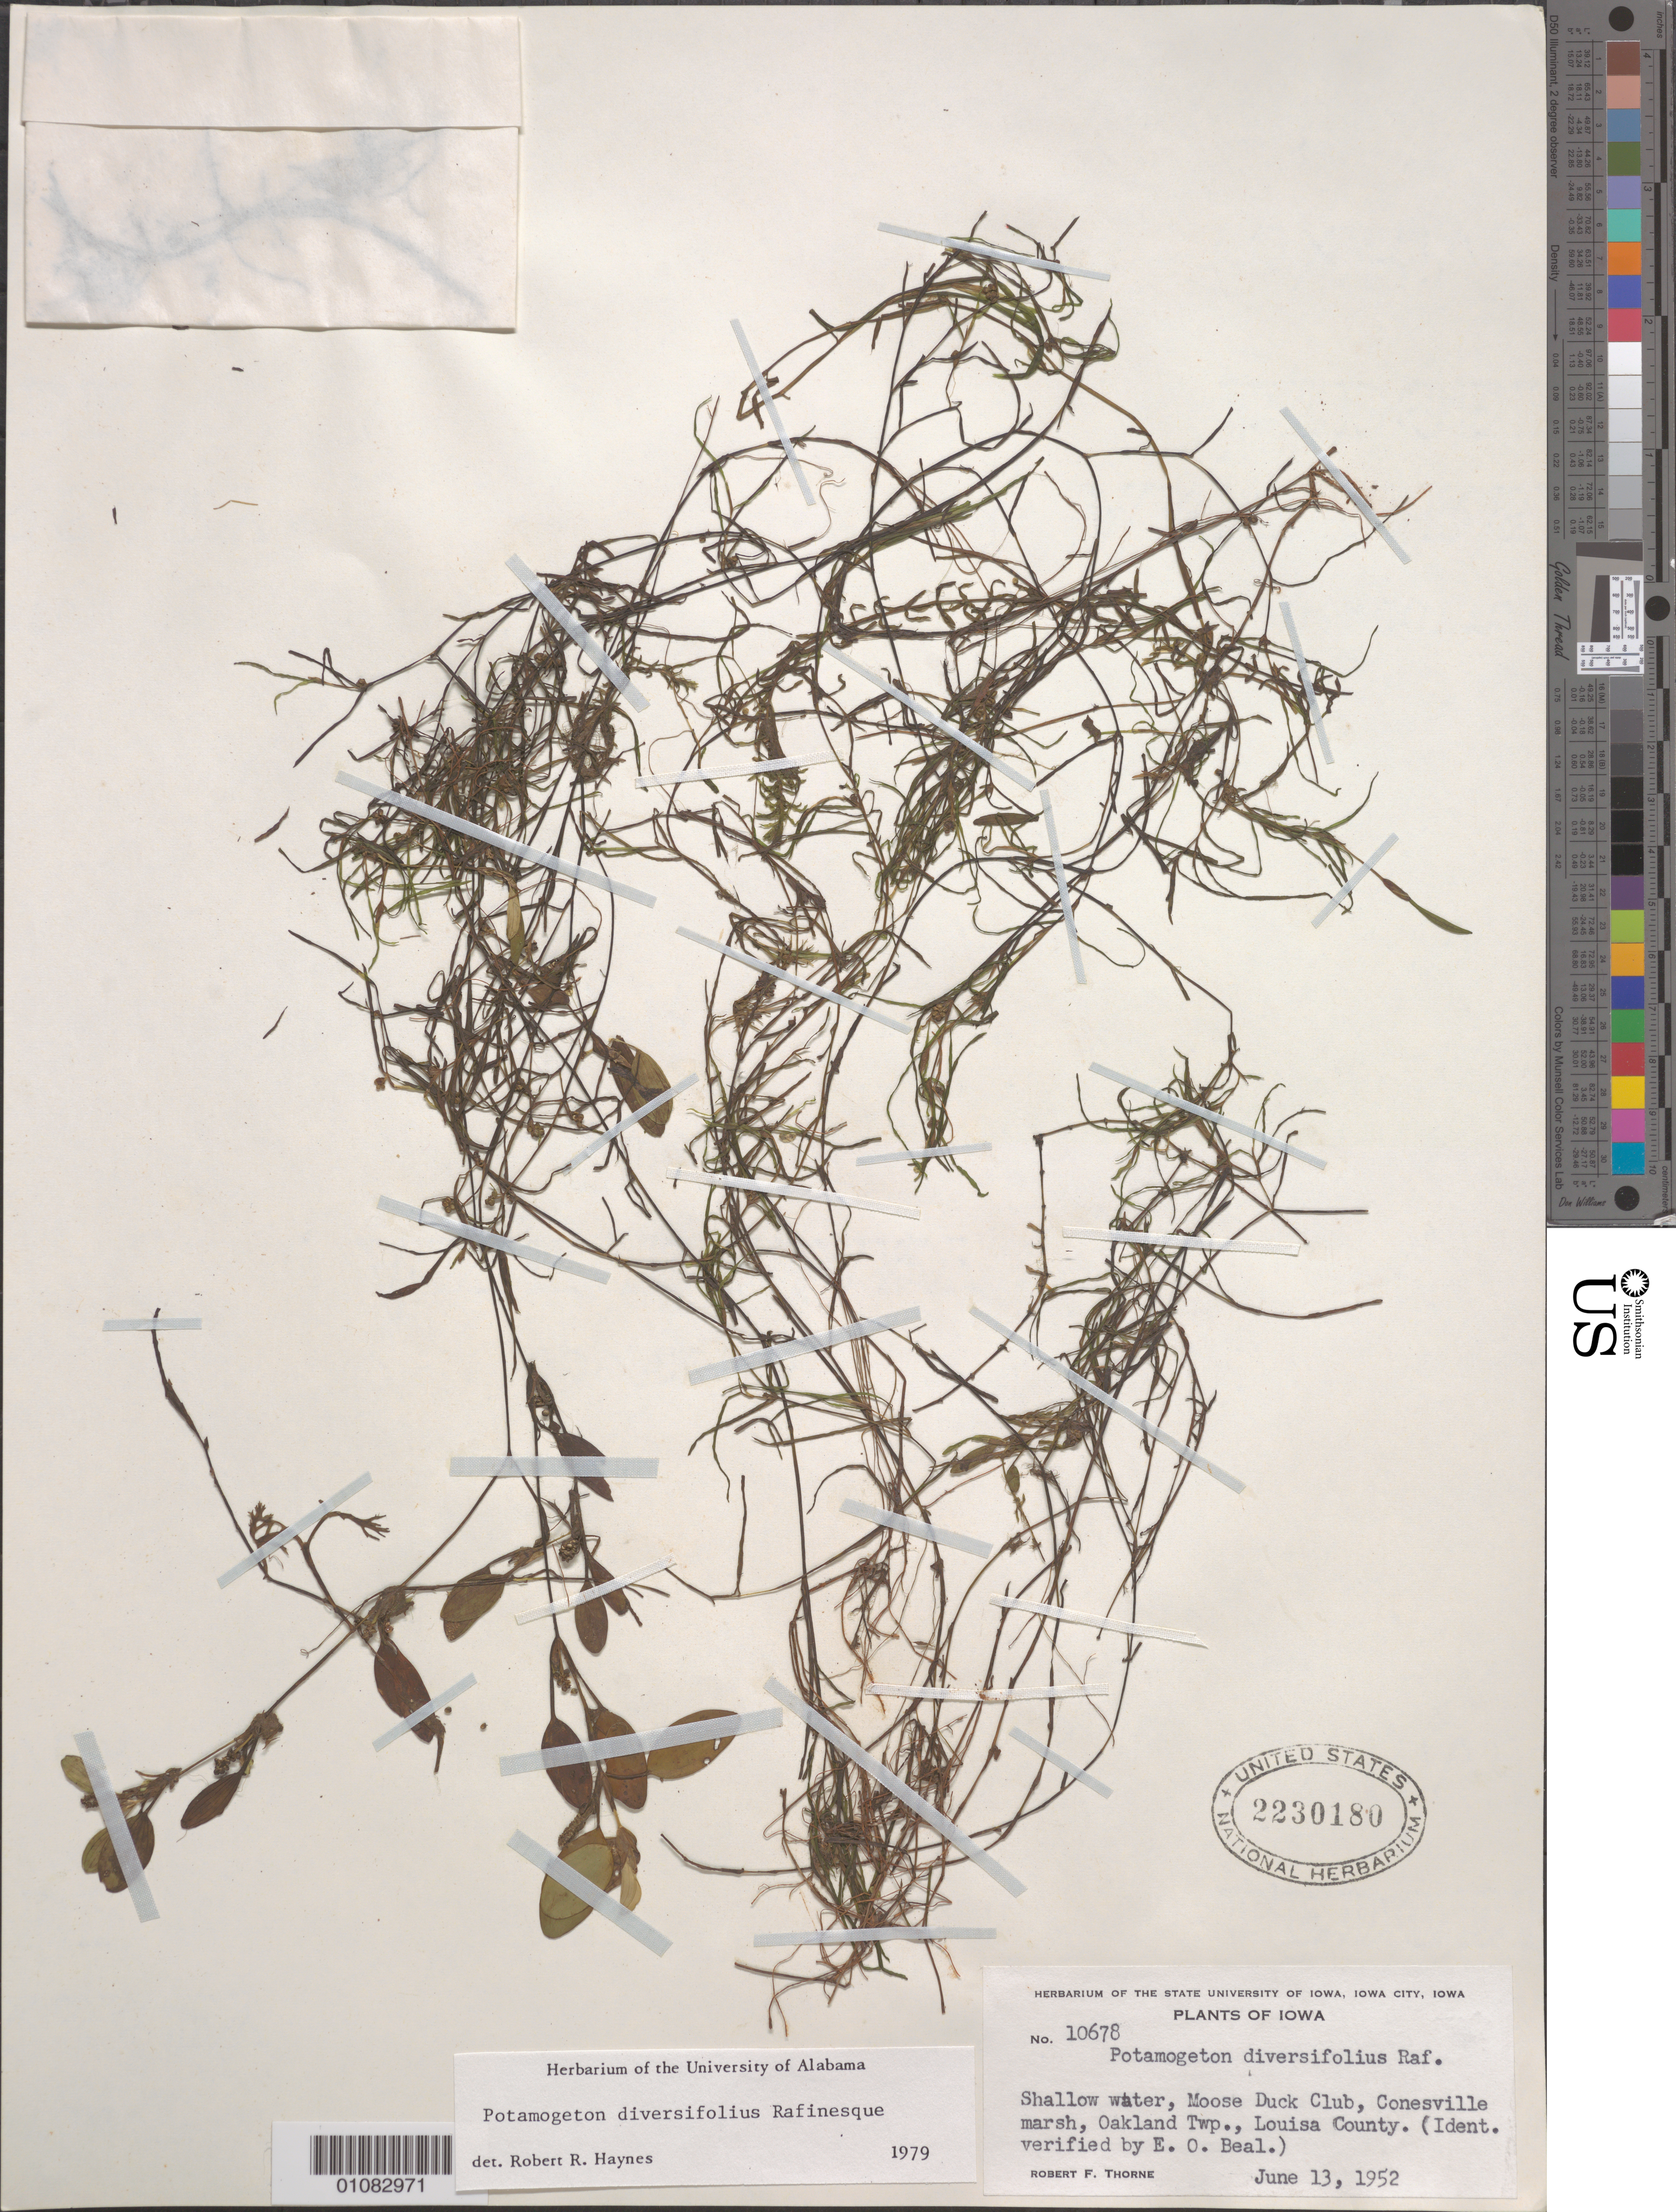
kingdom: Plantae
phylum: Tracheophyta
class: Liliopsida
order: Alismatales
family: Potamogetonaceae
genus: Potamogeton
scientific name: Potamogeton diversifolius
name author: Raf.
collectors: R. F. Thorne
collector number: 10678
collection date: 1952-06-13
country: United States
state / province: Iowa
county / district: Louisa County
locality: Oakland Twp., Conesville Marsh, Moose Duck Club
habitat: Shallow water.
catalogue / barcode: US 2230180